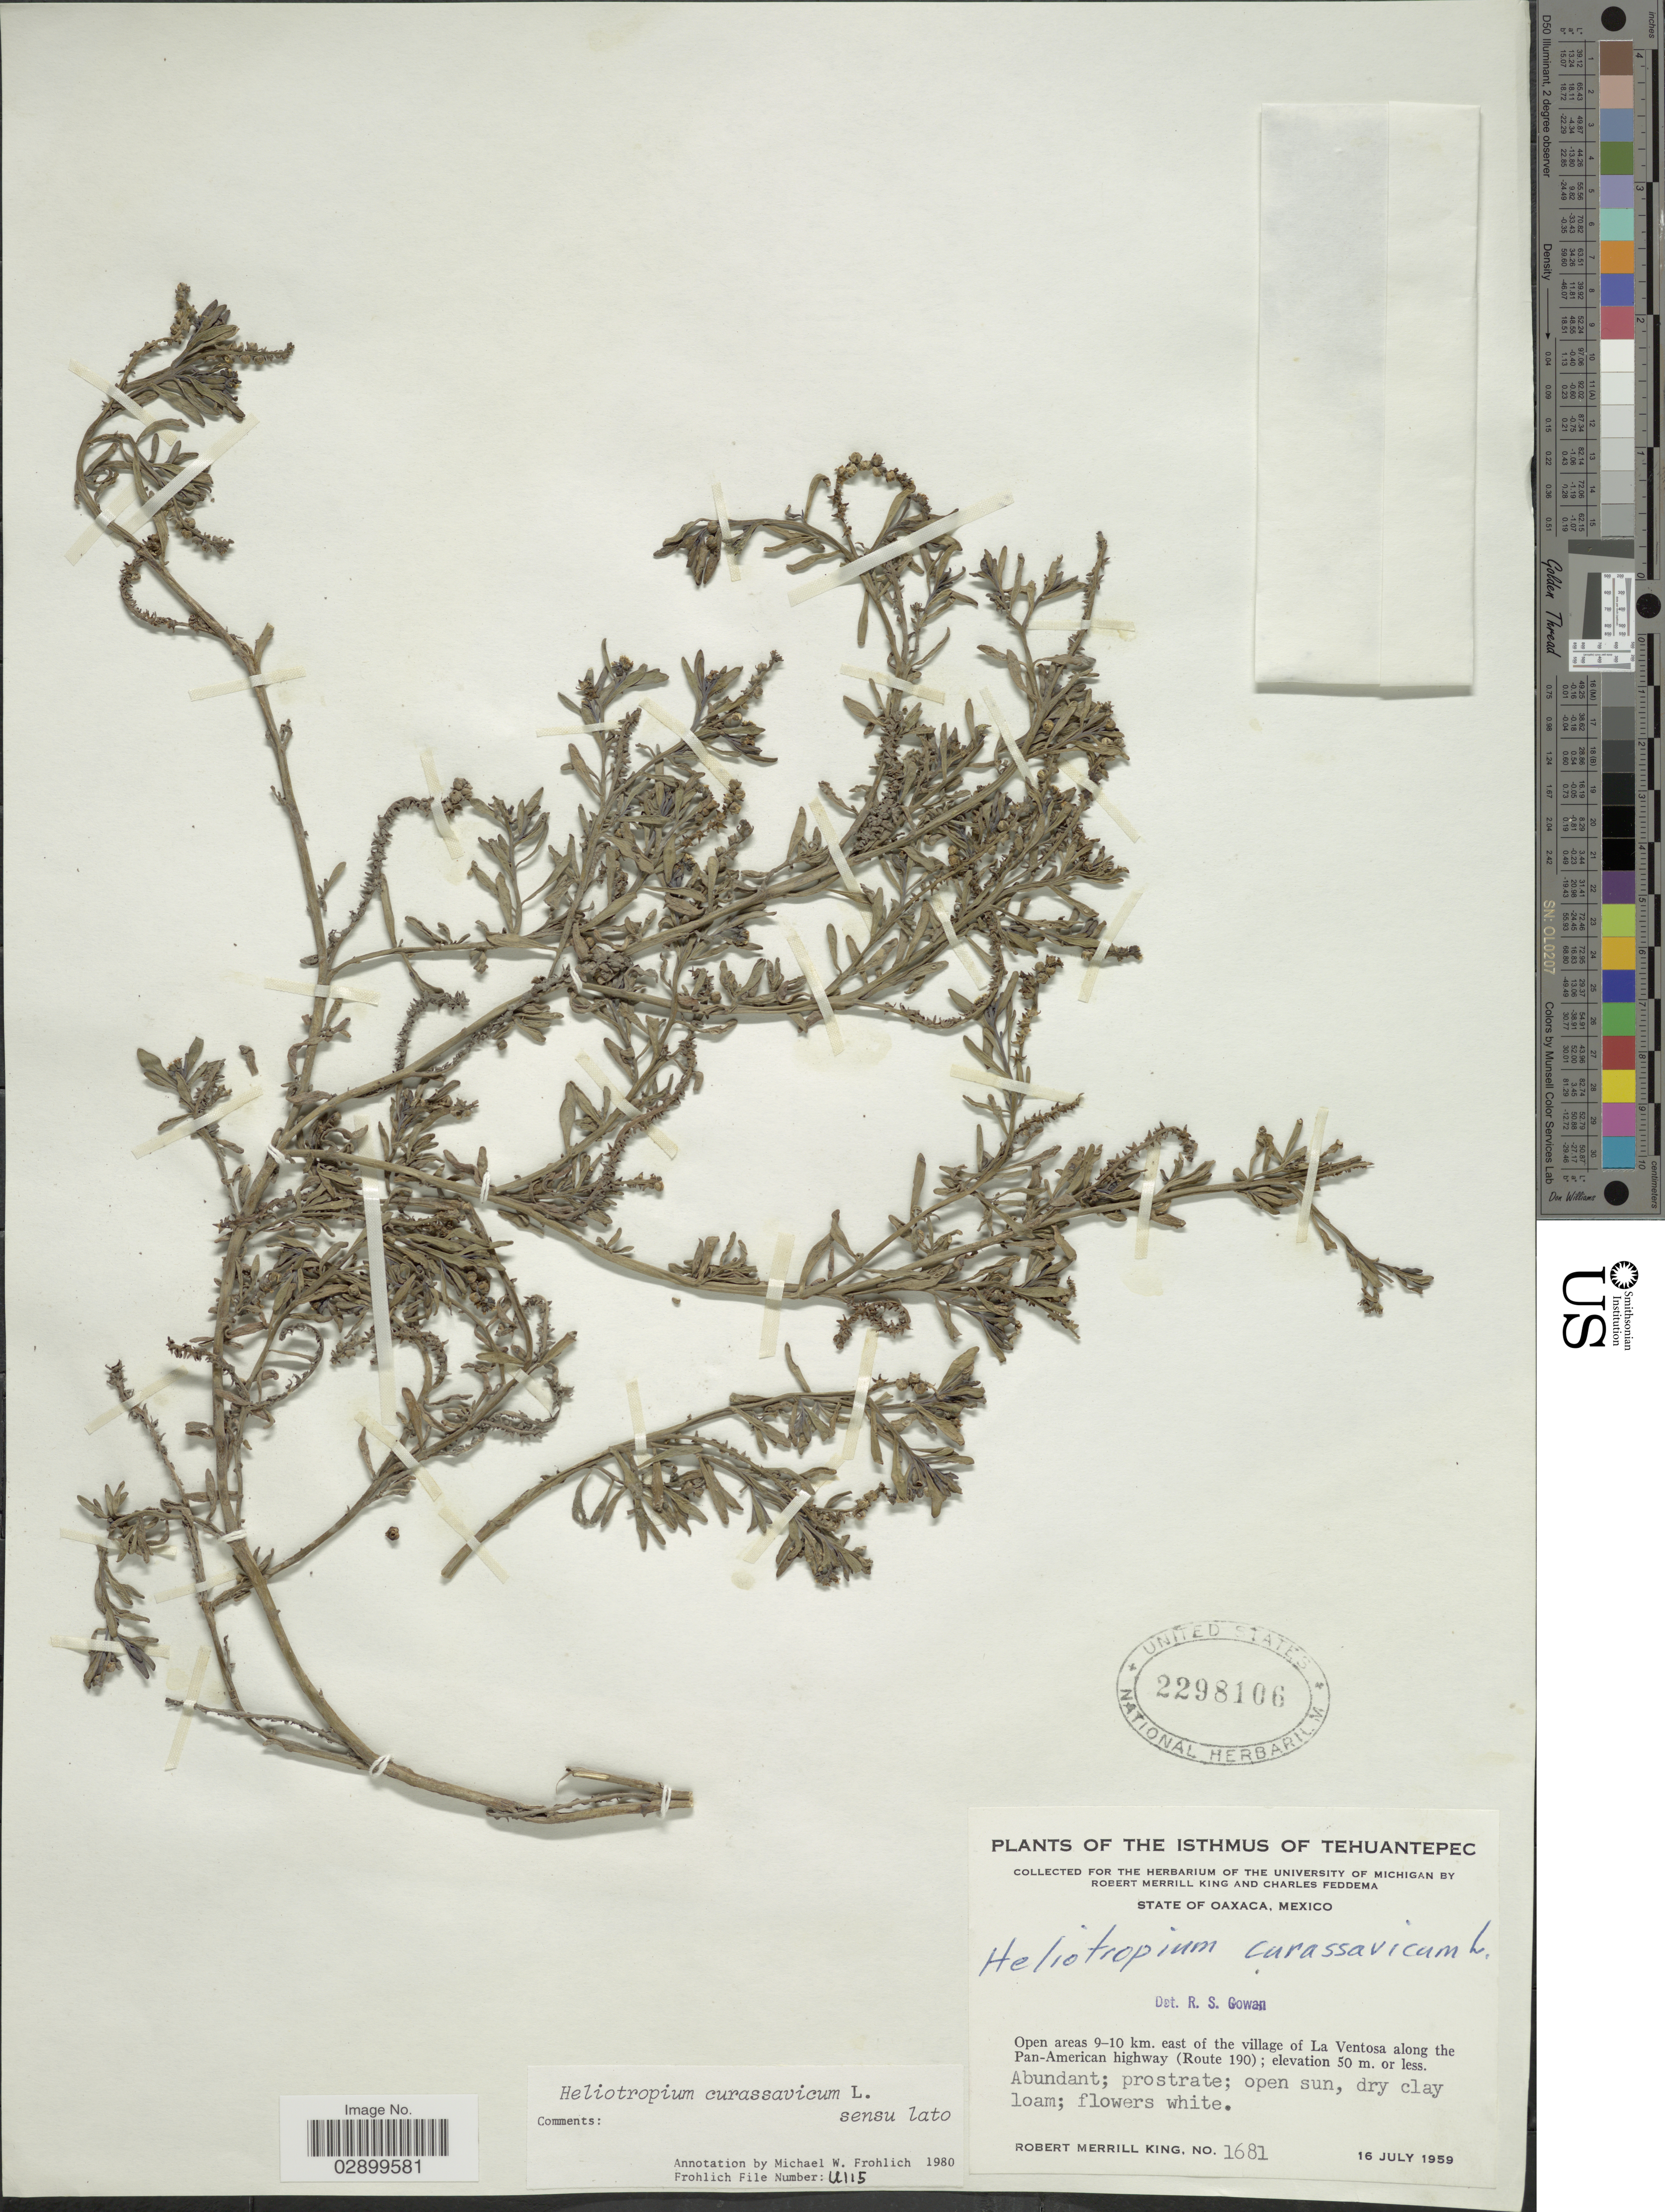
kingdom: Plantae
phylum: Tracheophyta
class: Magnoliopsida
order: Boraginales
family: Heliotropiaceae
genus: Heliotropium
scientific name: Heliotropium curassavicum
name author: L.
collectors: R. M. King & C. Feddema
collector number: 1681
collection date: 1959-07-16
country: Mexico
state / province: Oaxaca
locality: The Isthmus of Tehuantepec. Open areas 9-10 km. east of the village of La Ventosa along the Pan-American highway (Route 190).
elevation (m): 50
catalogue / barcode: US 2298106